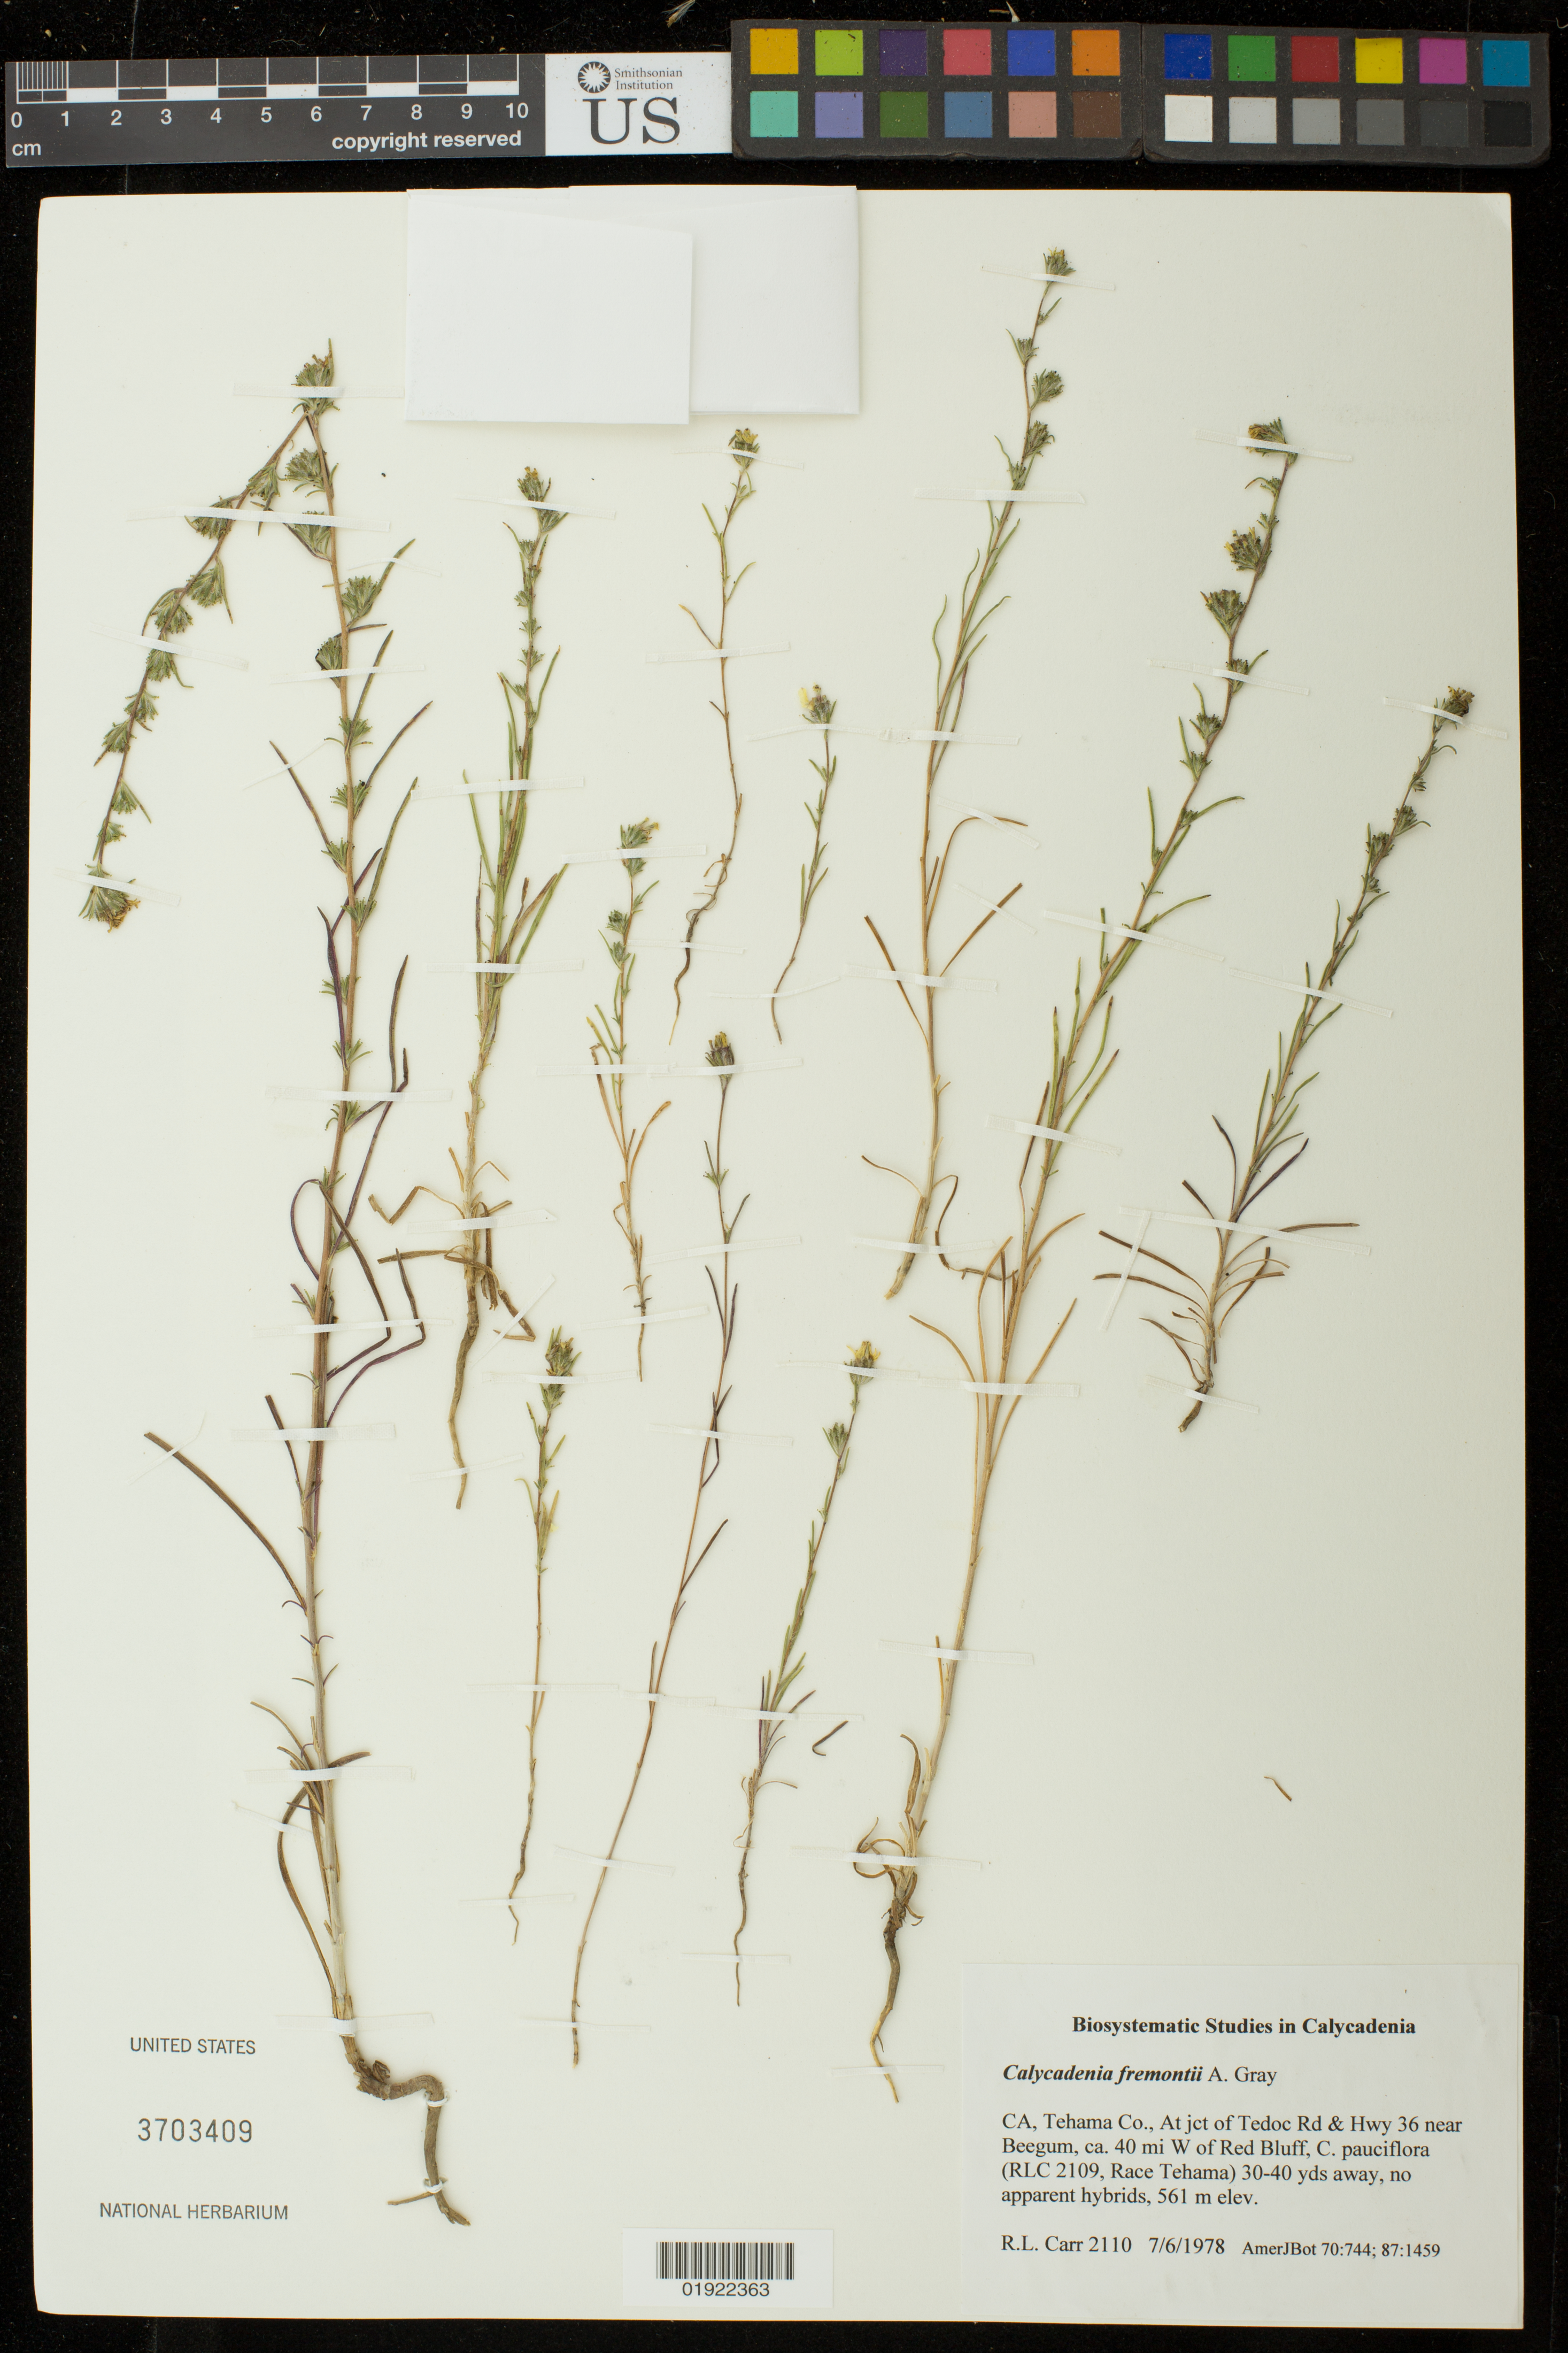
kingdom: Plantae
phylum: Tracheophyta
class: Magnoliopsida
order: Asterales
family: Asteraceae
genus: Calycadenia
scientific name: Calycadenia fremontii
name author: A. Gray in Emory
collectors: R. Carr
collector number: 2110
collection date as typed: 7/6/1978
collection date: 1978-07-06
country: United States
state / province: California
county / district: Tehama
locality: At jct of Tedoc Rd & Hwy 36 near Beegum, ca. 40 mi W of Red Bluff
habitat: C. pauciflora 30-40 yds away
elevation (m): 561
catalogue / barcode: US 3703409